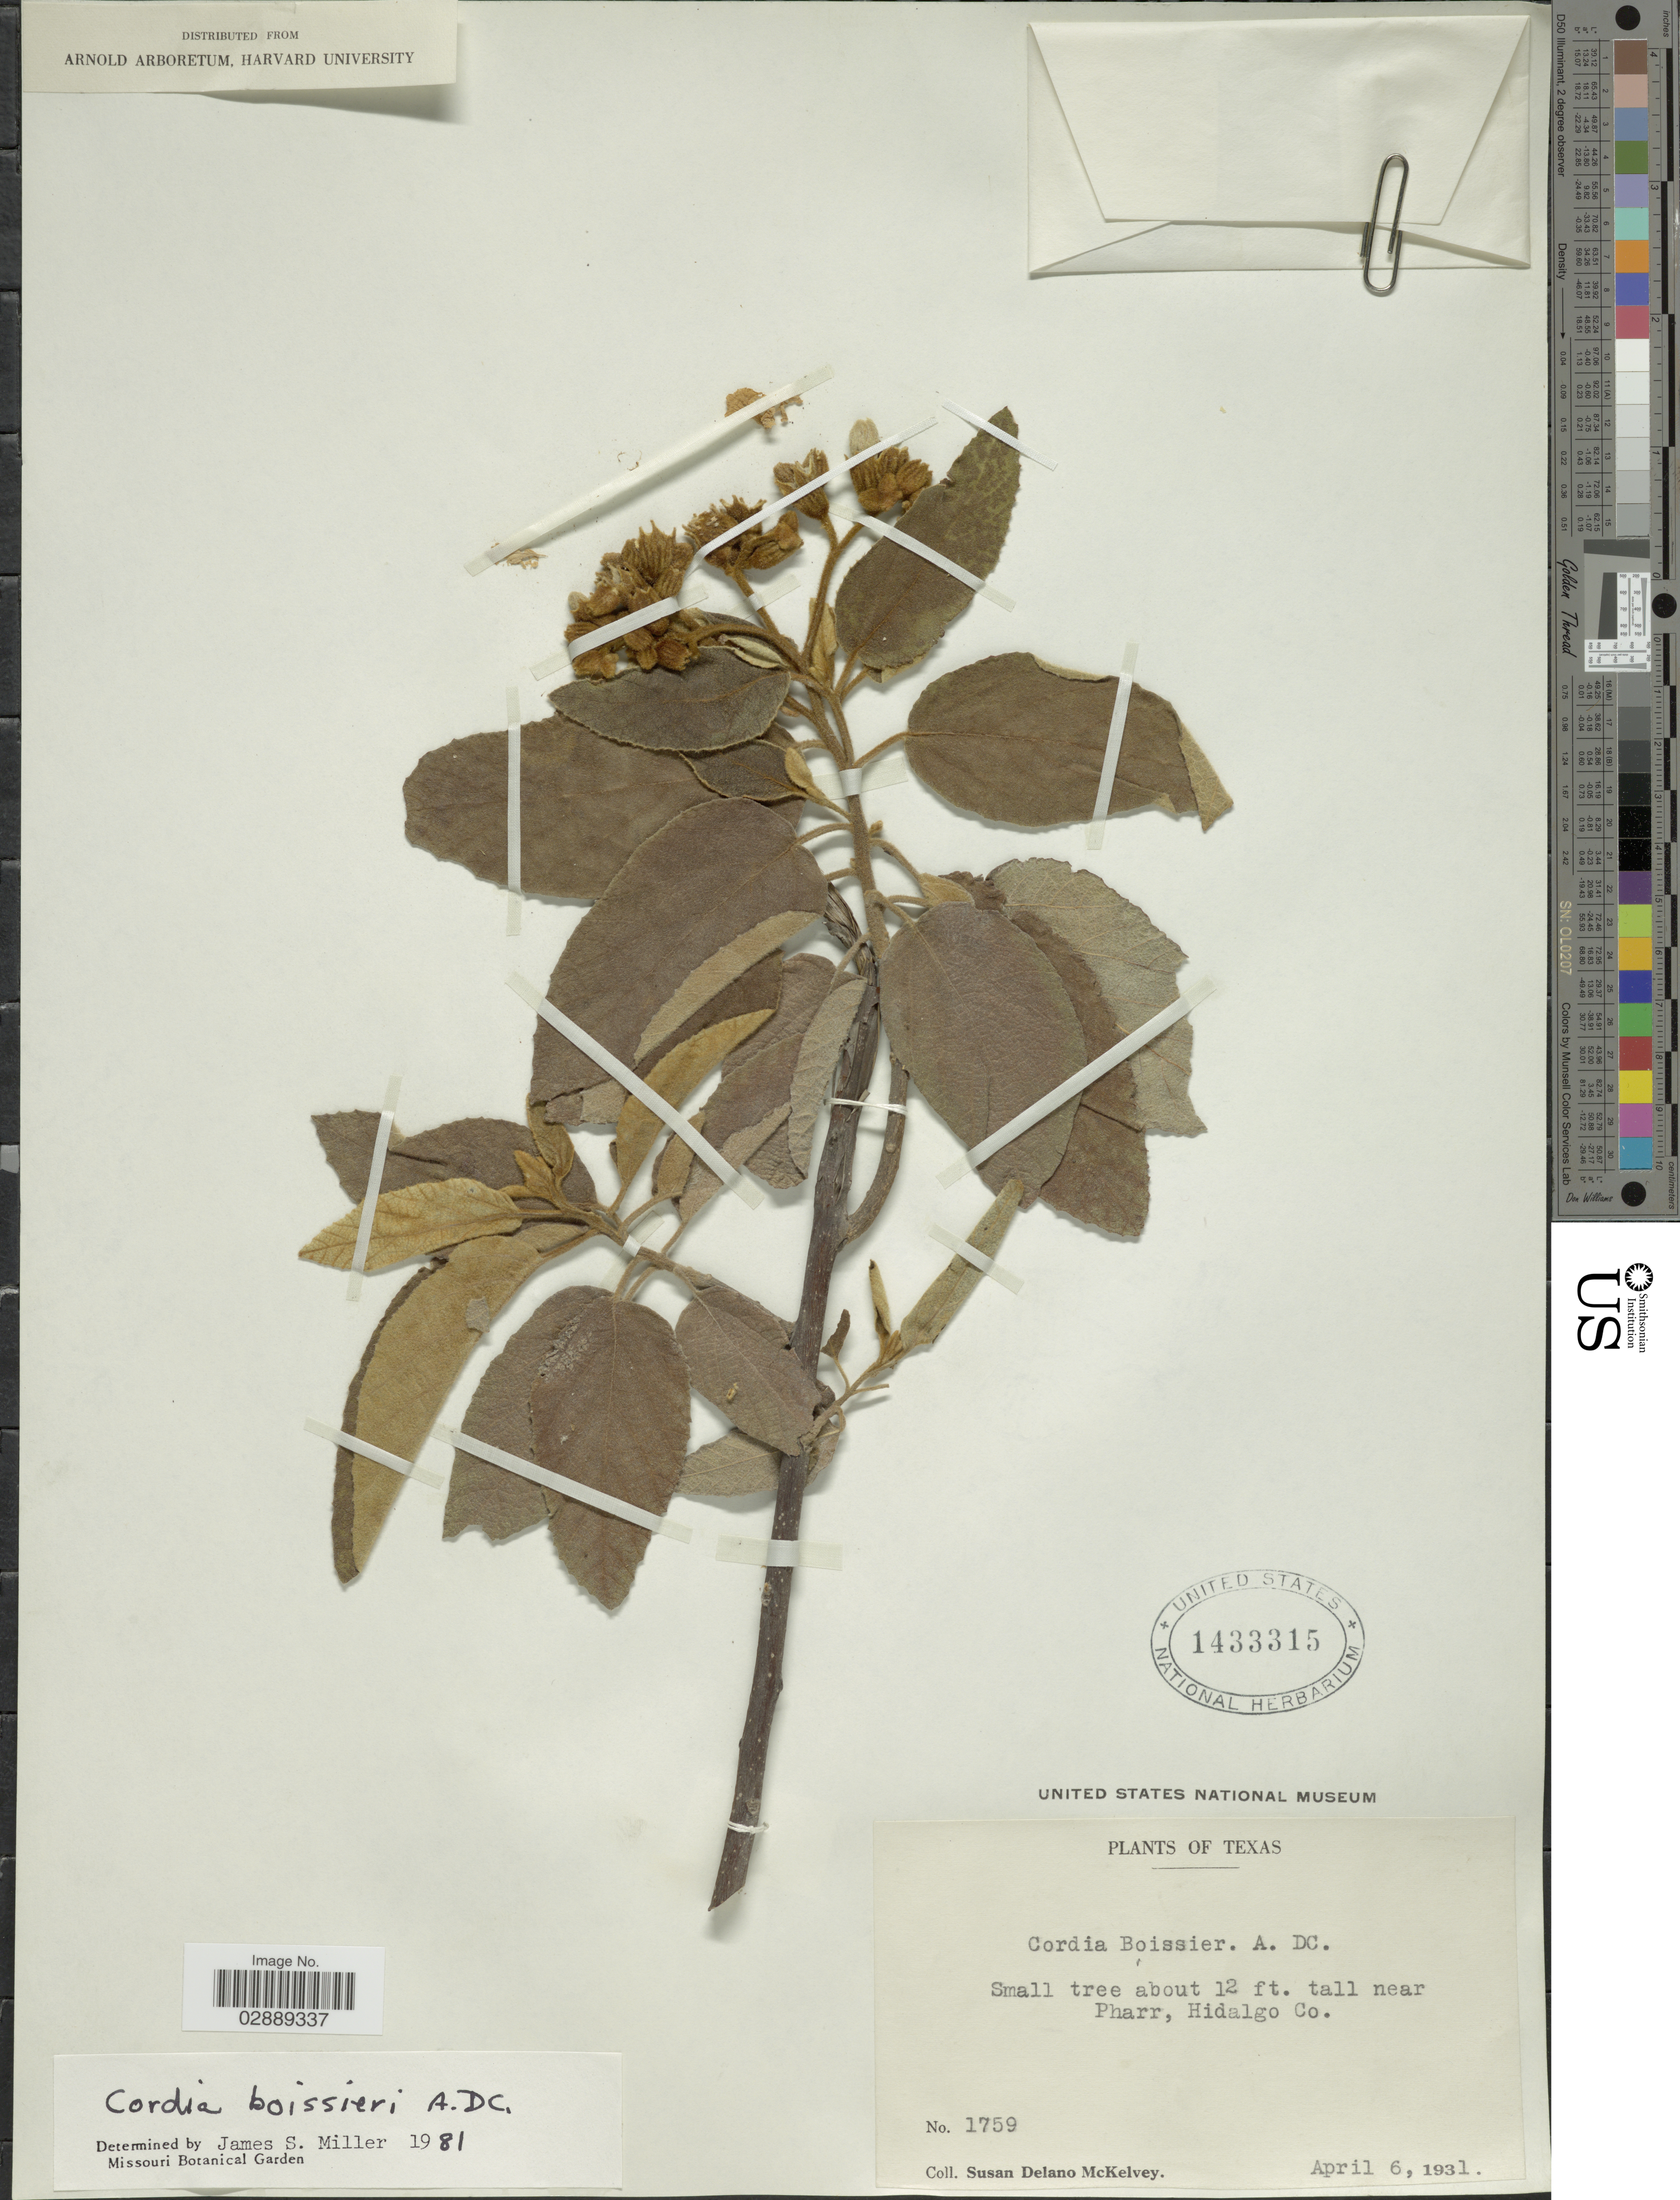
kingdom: Plantae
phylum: Tracheophyta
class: Magnoliopsida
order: Boraginales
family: Cordiaceae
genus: Cordia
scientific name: Cordia boissieri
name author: A. DC.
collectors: S. A. McKelvey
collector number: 1759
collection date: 1931-04-06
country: United States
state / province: Texas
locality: Tall near Pharr, Hidalgo Co.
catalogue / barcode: US 1433315